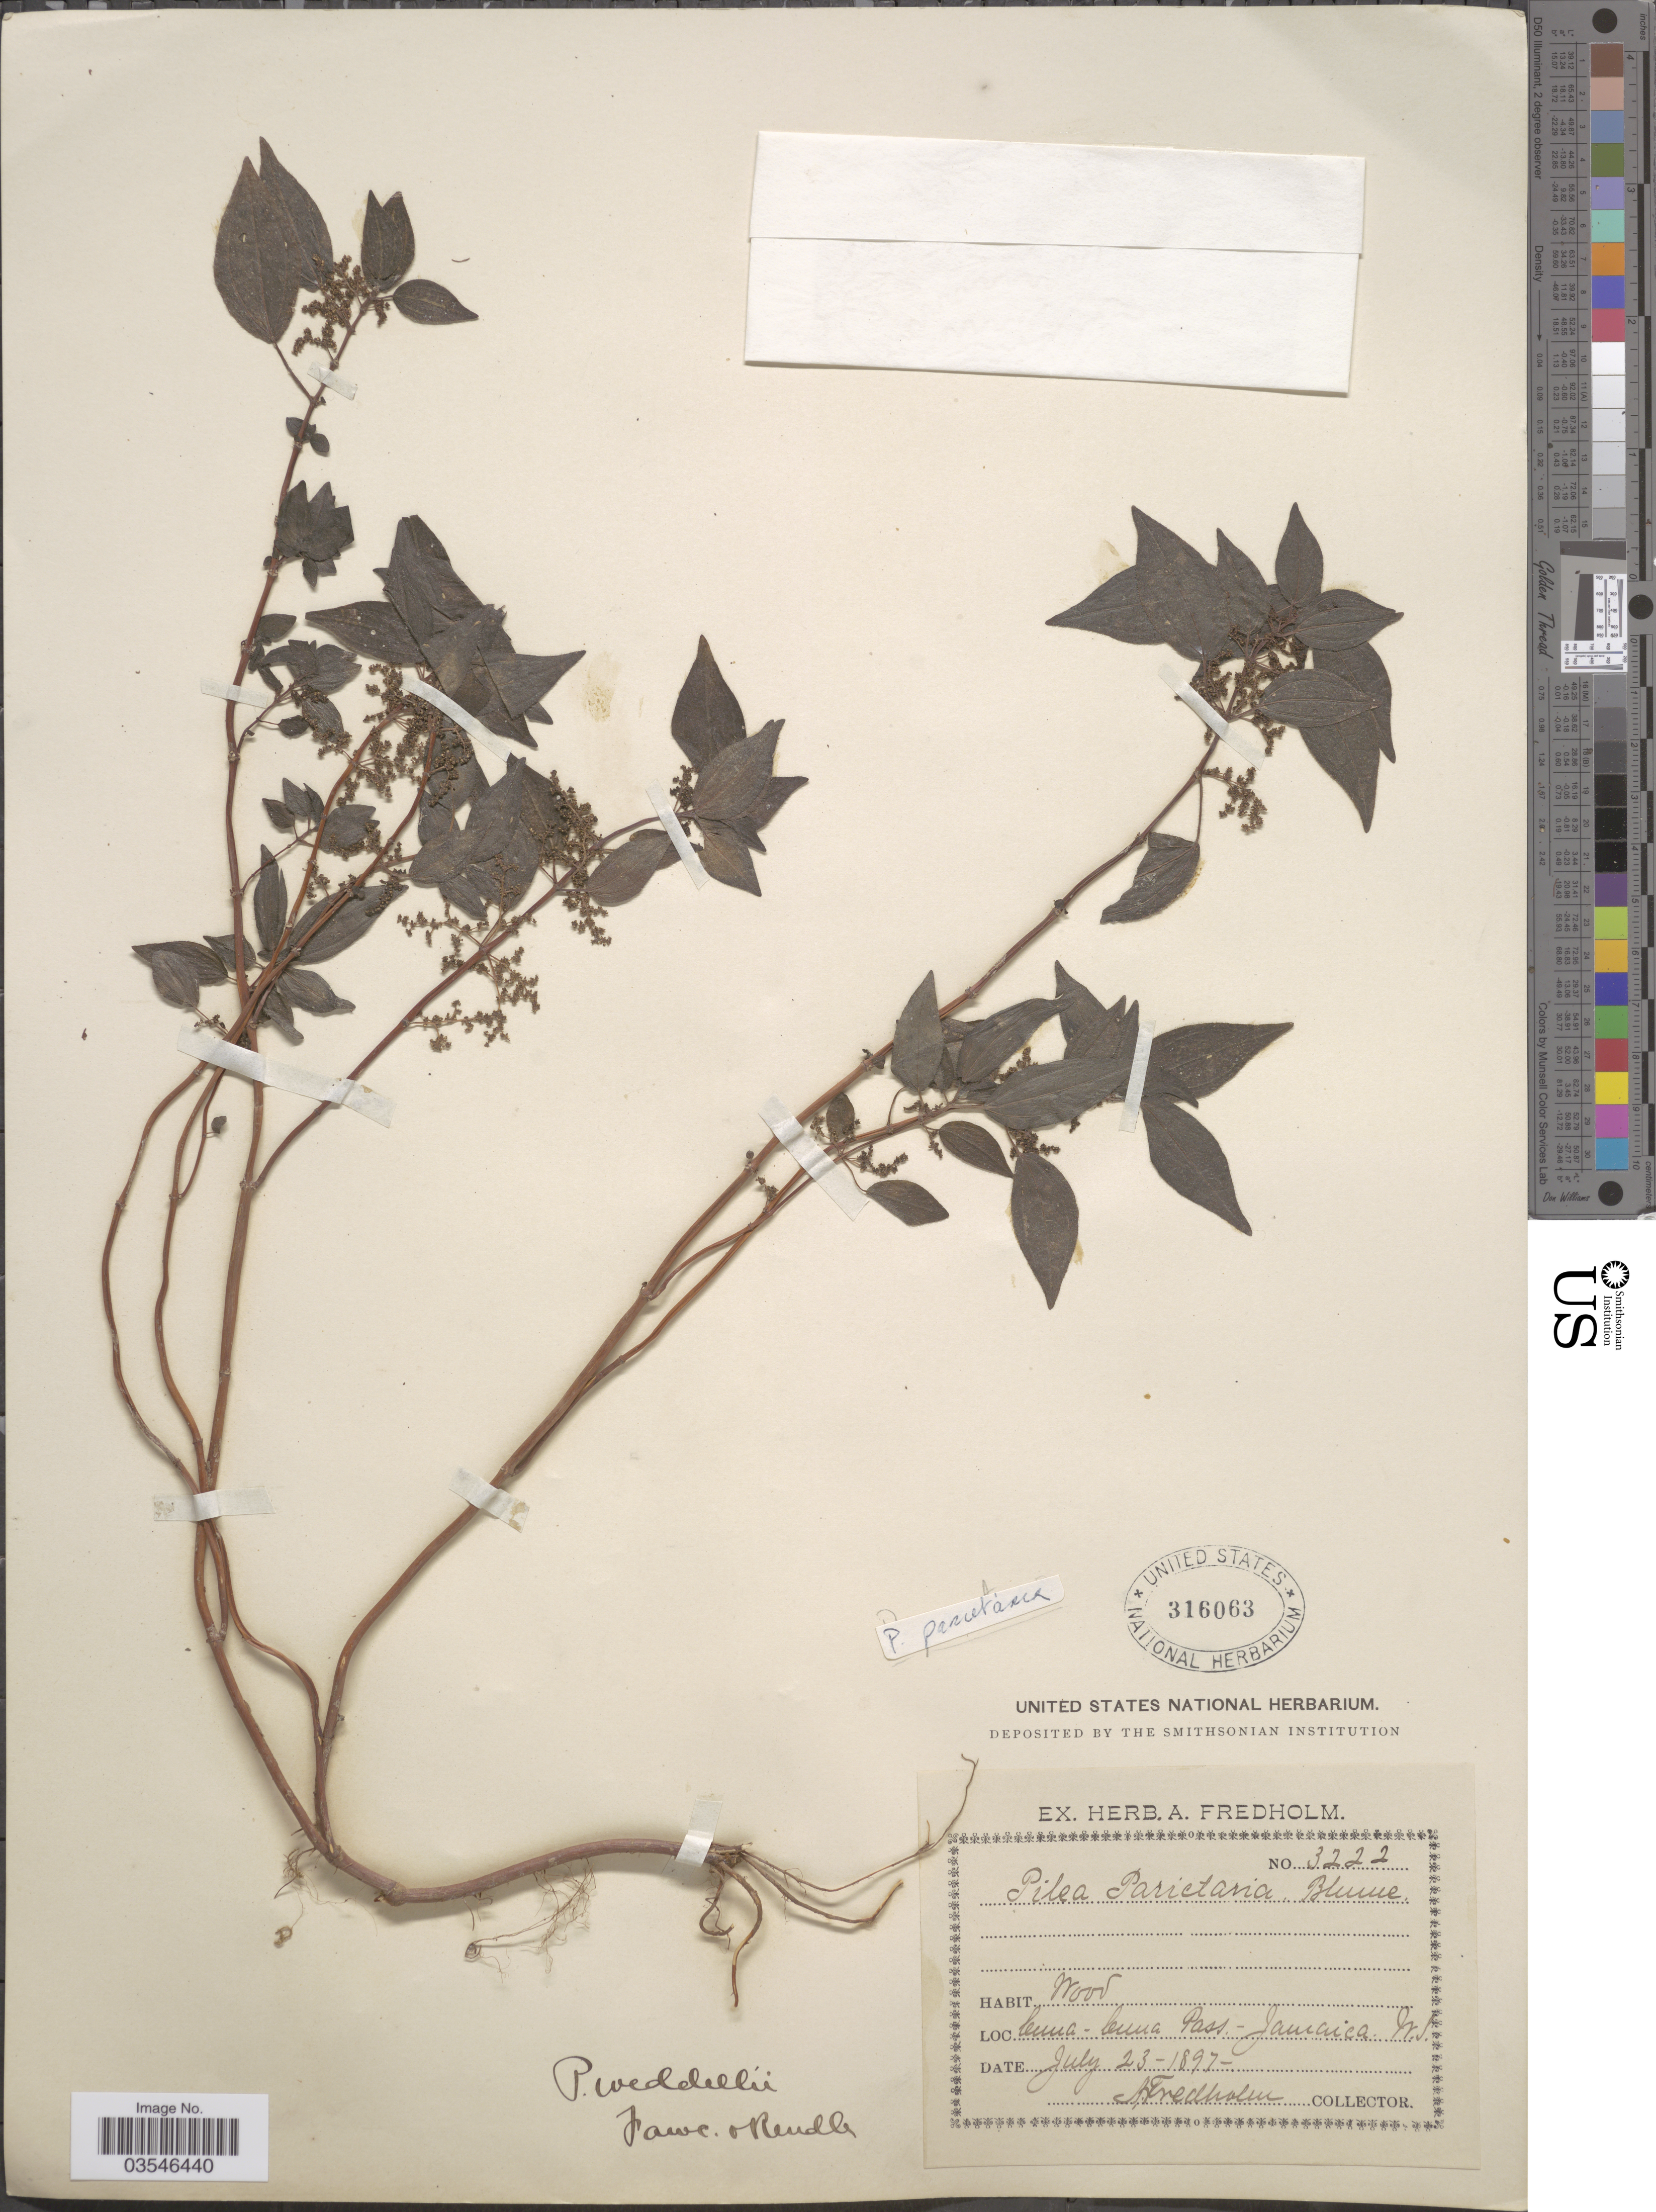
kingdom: Plantae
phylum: Tracheophyta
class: Magnoliopsida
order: Rosales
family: Urticaceae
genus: Pilea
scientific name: Pilea weddellii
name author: Fawc. & Rendle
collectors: A. Fredholm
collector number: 3222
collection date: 1897-07-23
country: Jamaica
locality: Cuna-Cuna Pass- W.I.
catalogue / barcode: US 316063